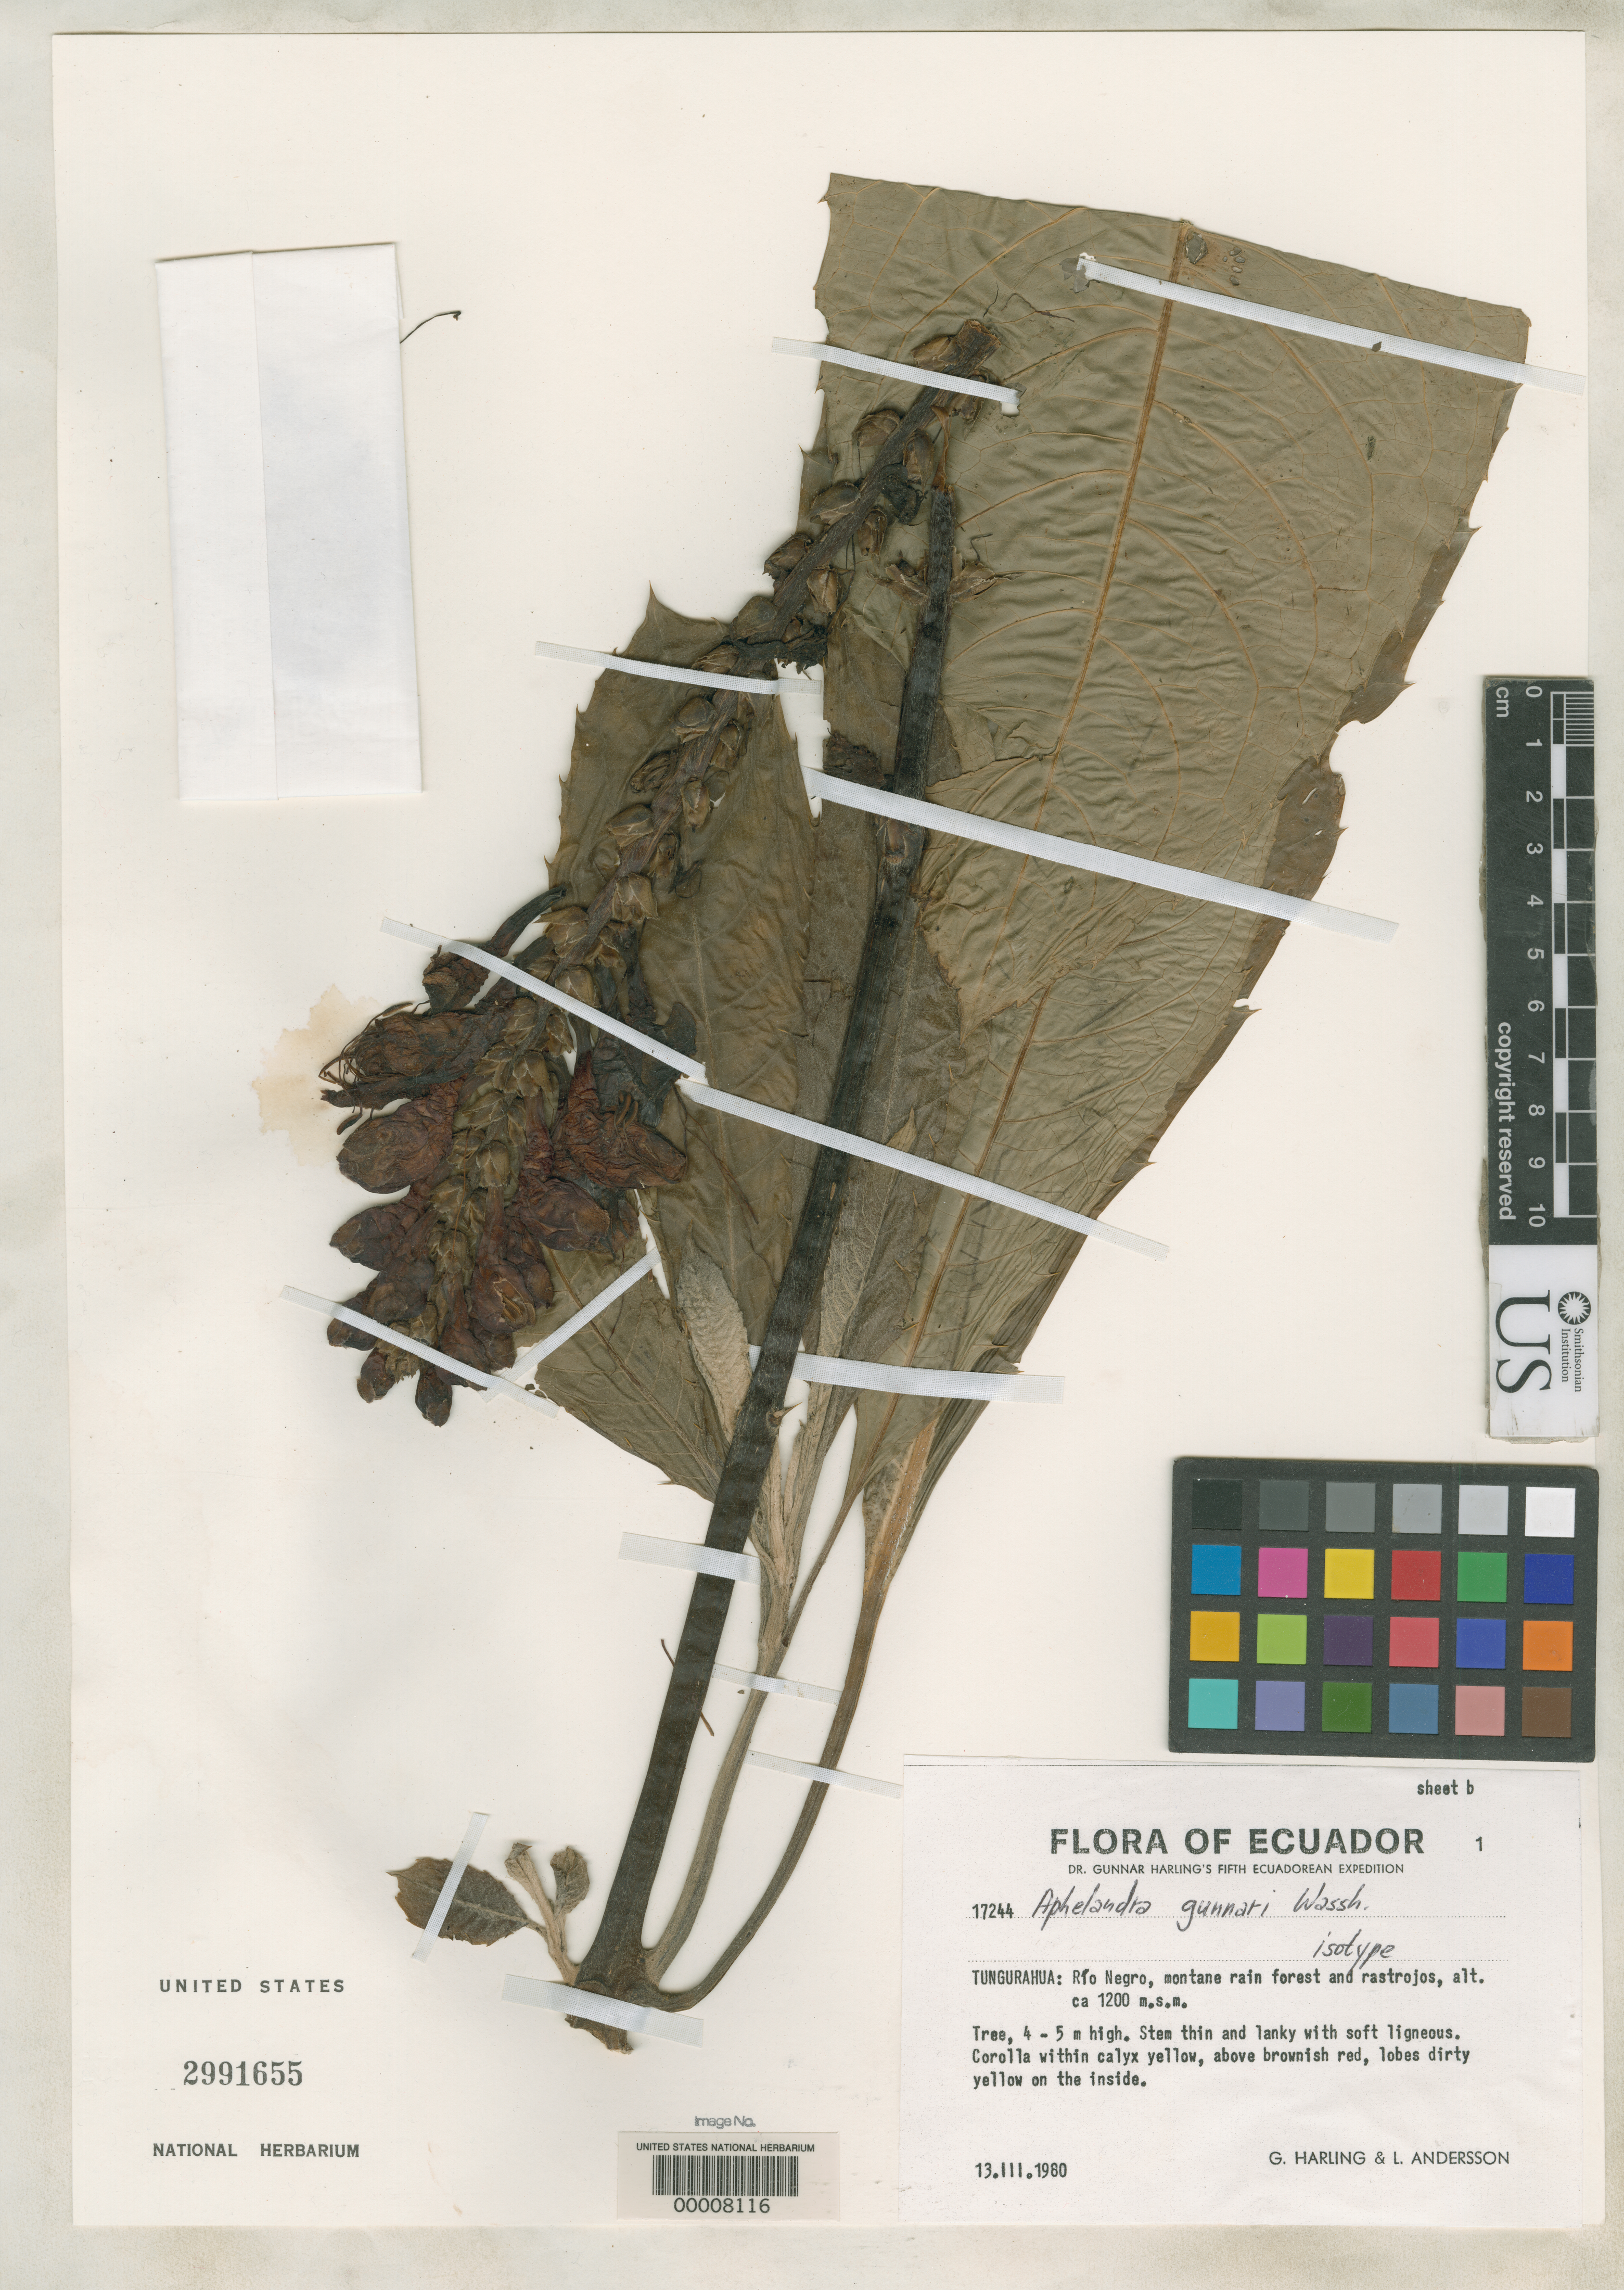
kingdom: Plantae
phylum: Tracheophyta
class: Magnoliopsida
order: Lamiales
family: Acanthaceae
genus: Aphelandra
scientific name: Aphelandra gunnarii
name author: Wassh.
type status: Isotype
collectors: G. Harling & L. Andersson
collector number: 17244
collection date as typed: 13 Mar 1980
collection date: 1980-03-13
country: Ecuador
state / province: Tungurahua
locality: Rio Negro.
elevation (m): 1200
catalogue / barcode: US 2991655